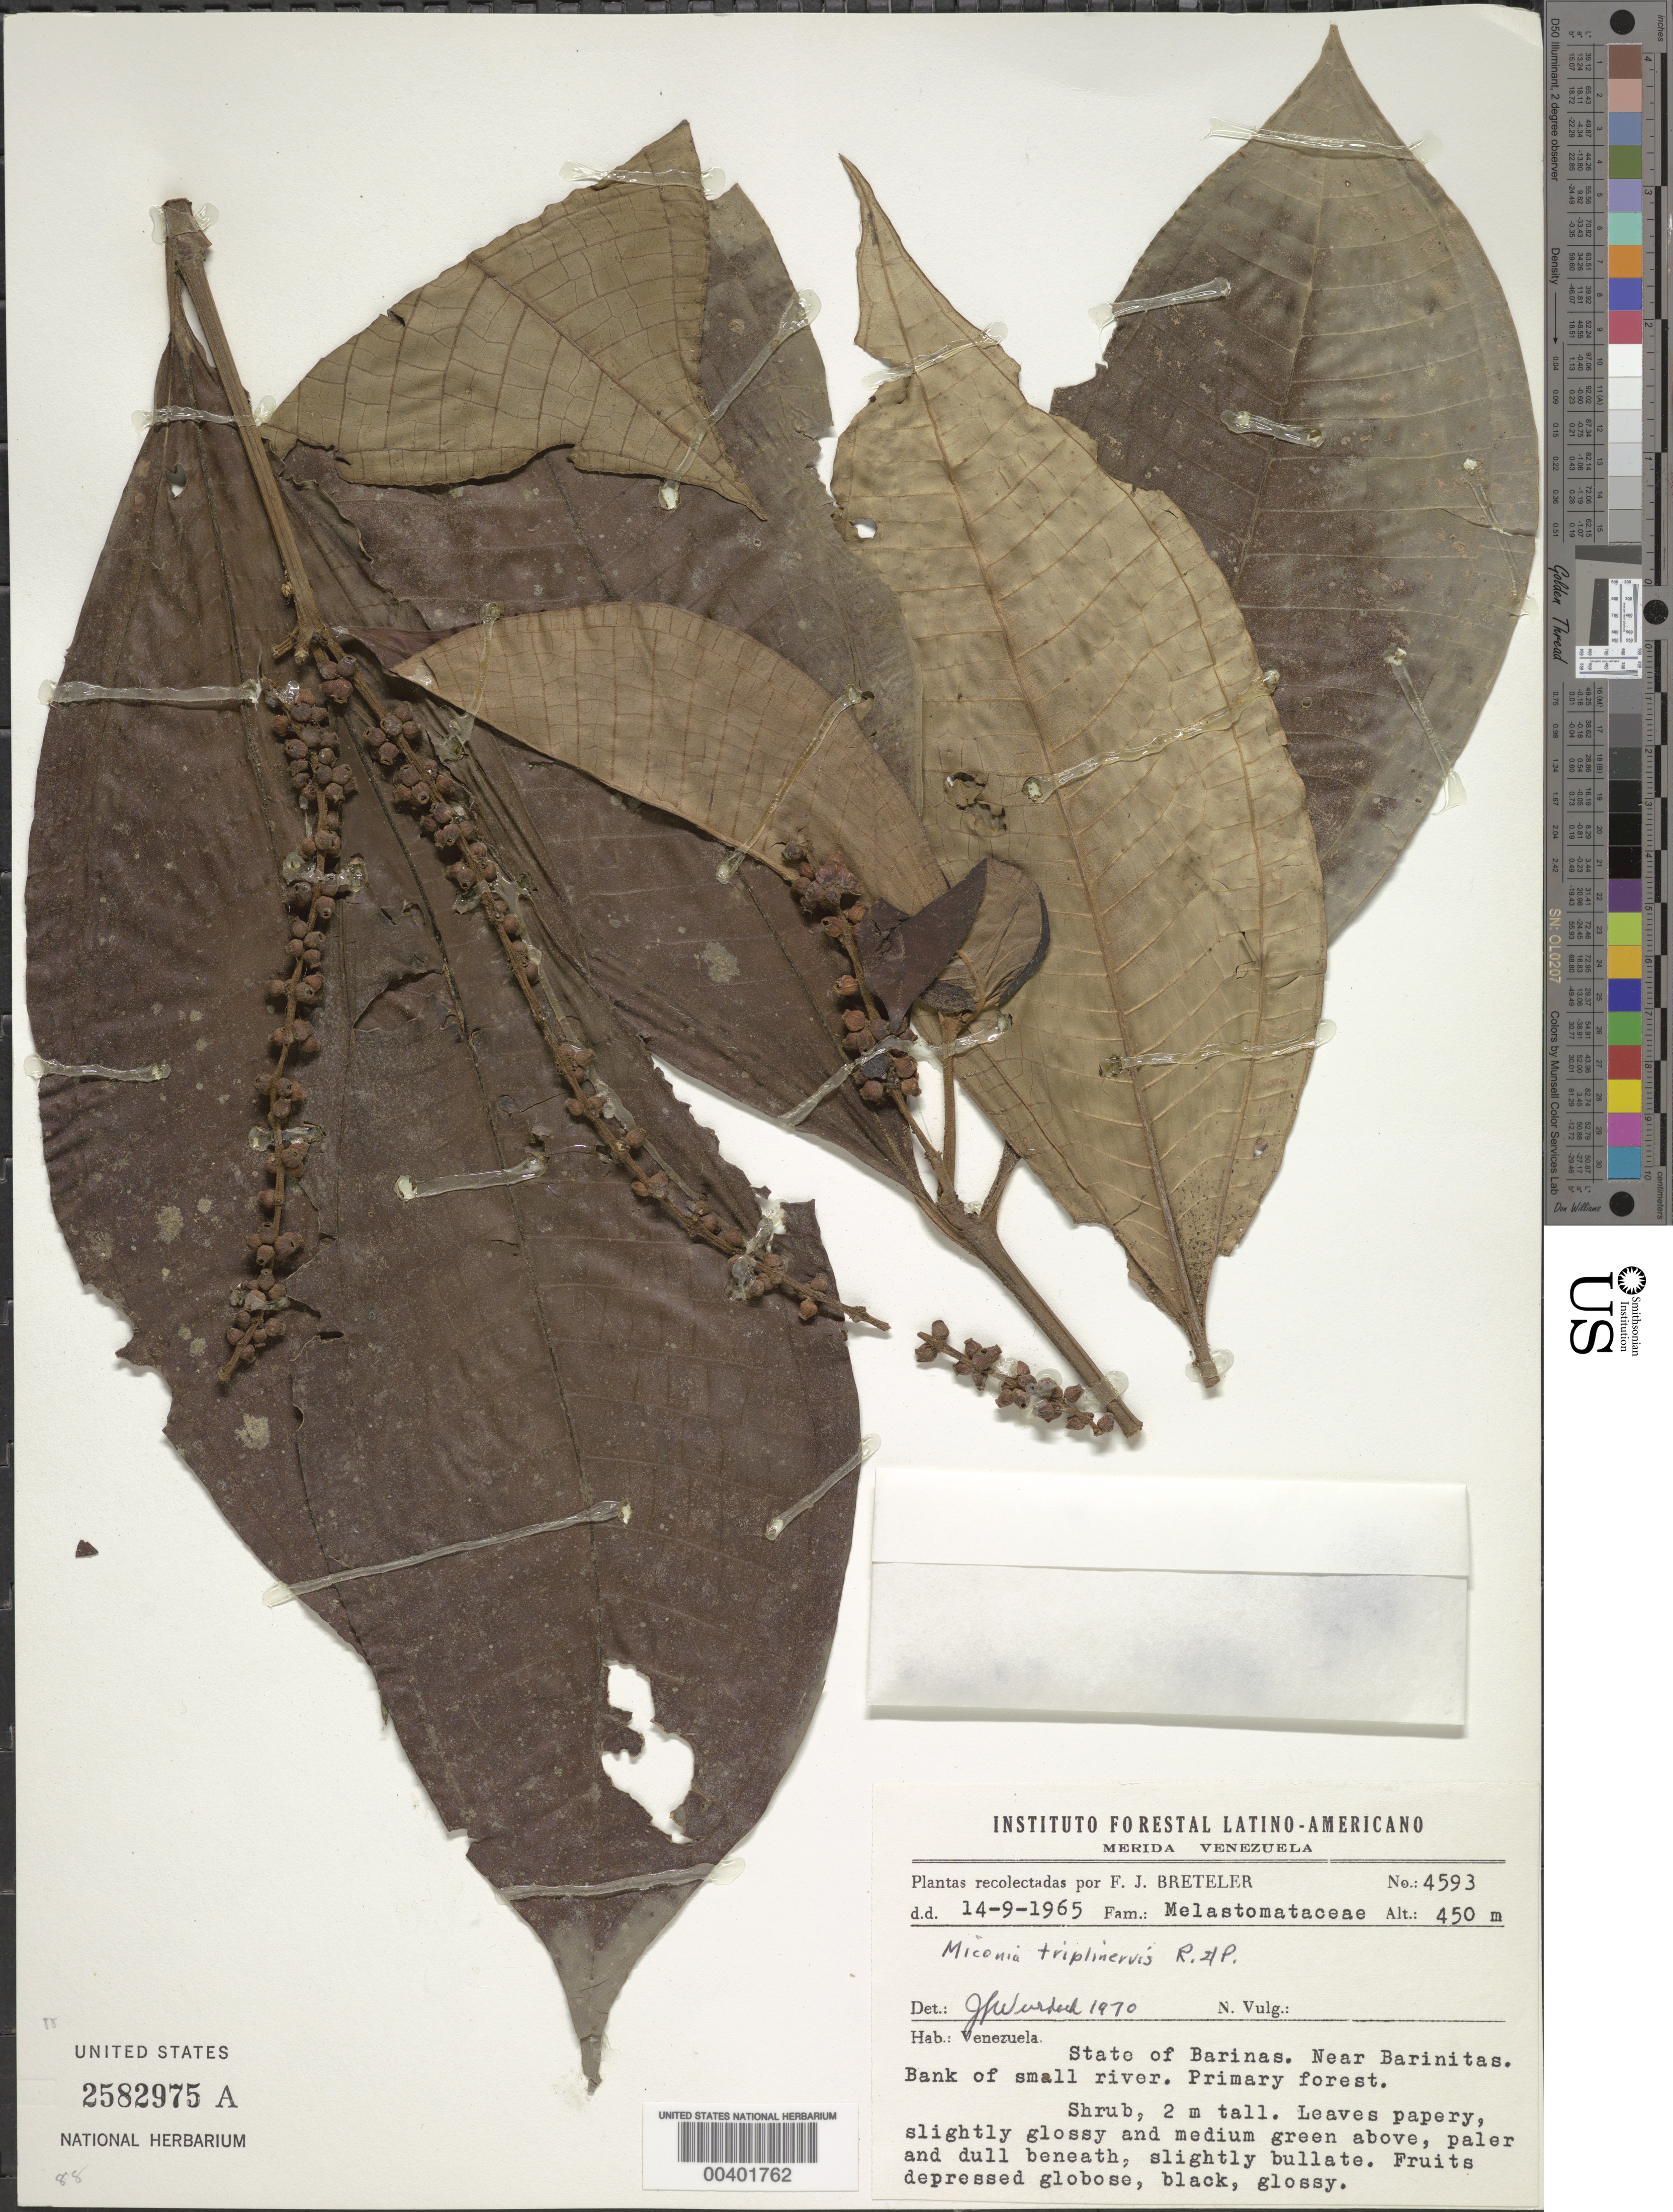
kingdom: Plantae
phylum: Tracheophyta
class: Magnoliopsida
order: Myrtales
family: Melastomataceae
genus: Miconia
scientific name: Miconia triplinervis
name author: Ruiz & Pav.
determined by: Wurdack, John J., (US), US (UNITED STATES)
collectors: F. J. Breteler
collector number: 4593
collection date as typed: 14 Nov 1965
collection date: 1965-11-14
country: Venezuela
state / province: Barinas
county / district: Bolívar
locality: Near Barinitas. Bank of small river. Barinitas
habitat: Primary forest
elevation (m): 450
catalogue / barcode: US 2582975A